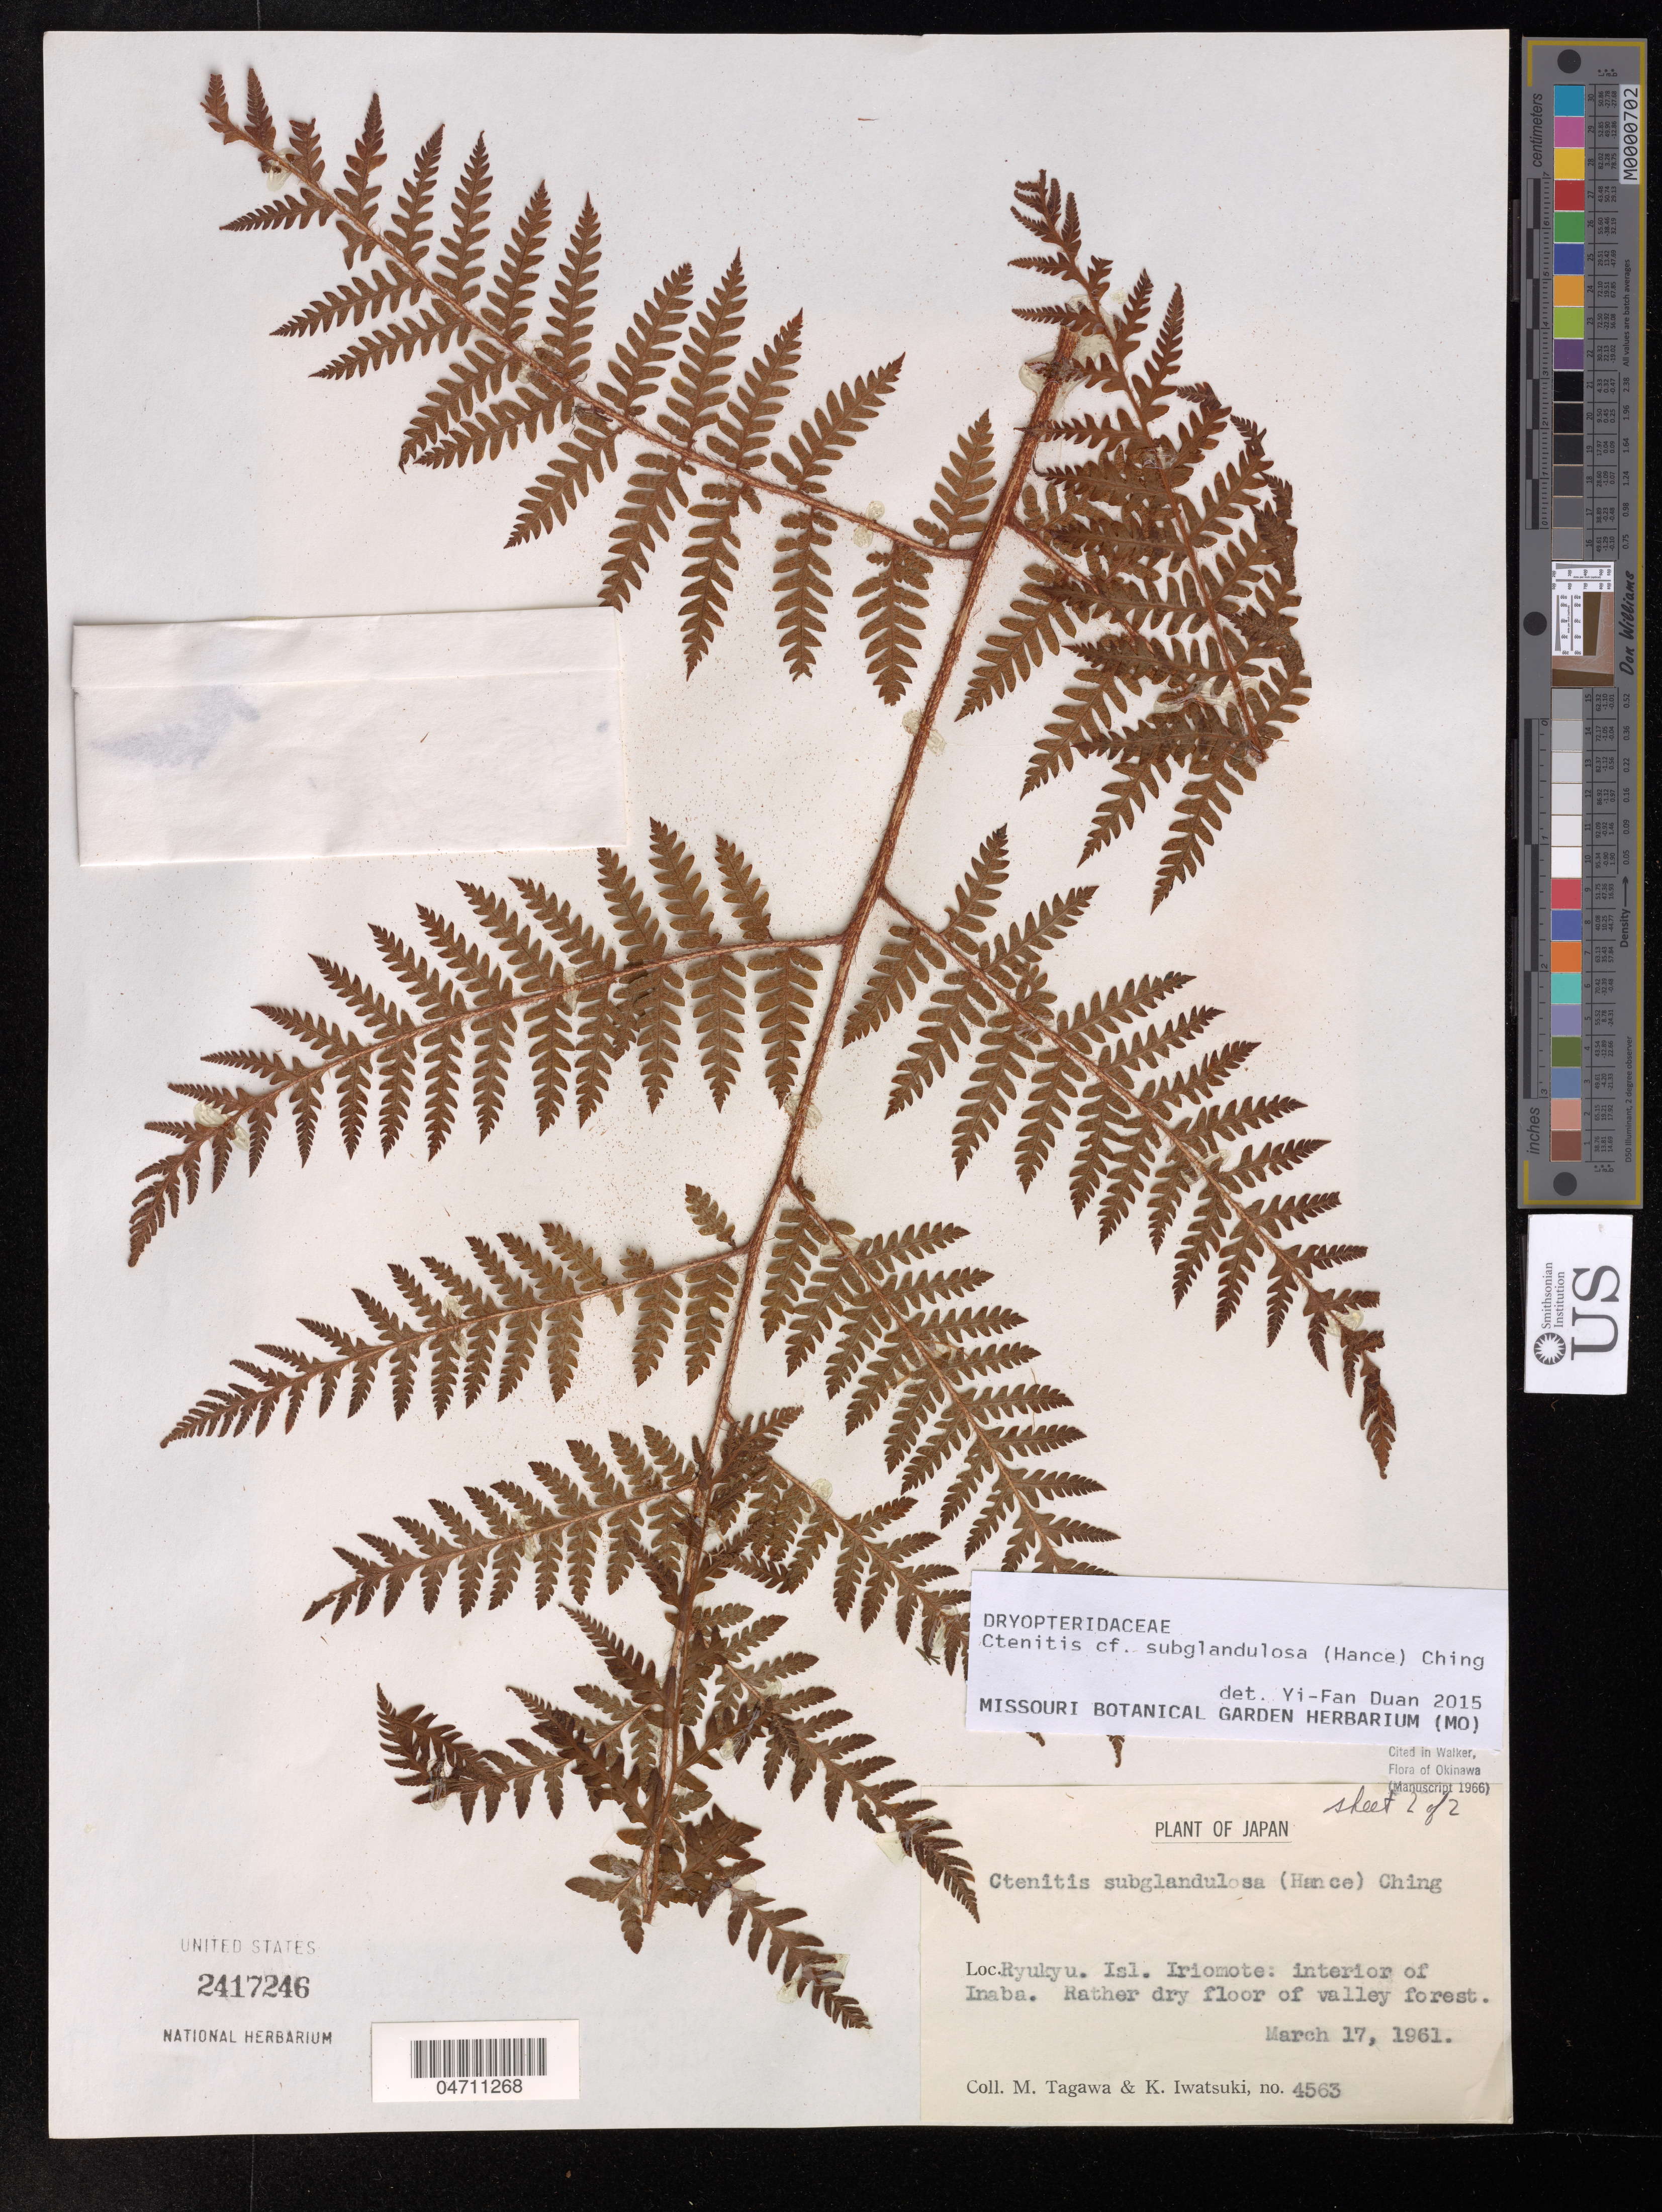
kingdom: Plantae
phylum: Tracheophyta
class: Polypodiopsida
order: Polypodiales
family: Dryopteridaceae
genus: Ctenitis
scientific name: Ctenitis subglandulosa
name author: (Hance) Ching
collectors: M. Tagawa & K. Iwatsuki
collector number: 4563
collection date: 1961-03-17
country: Japan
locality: Ryukyu. Isl. Iriomote: interior of Inaba.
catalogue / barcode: US 2417246